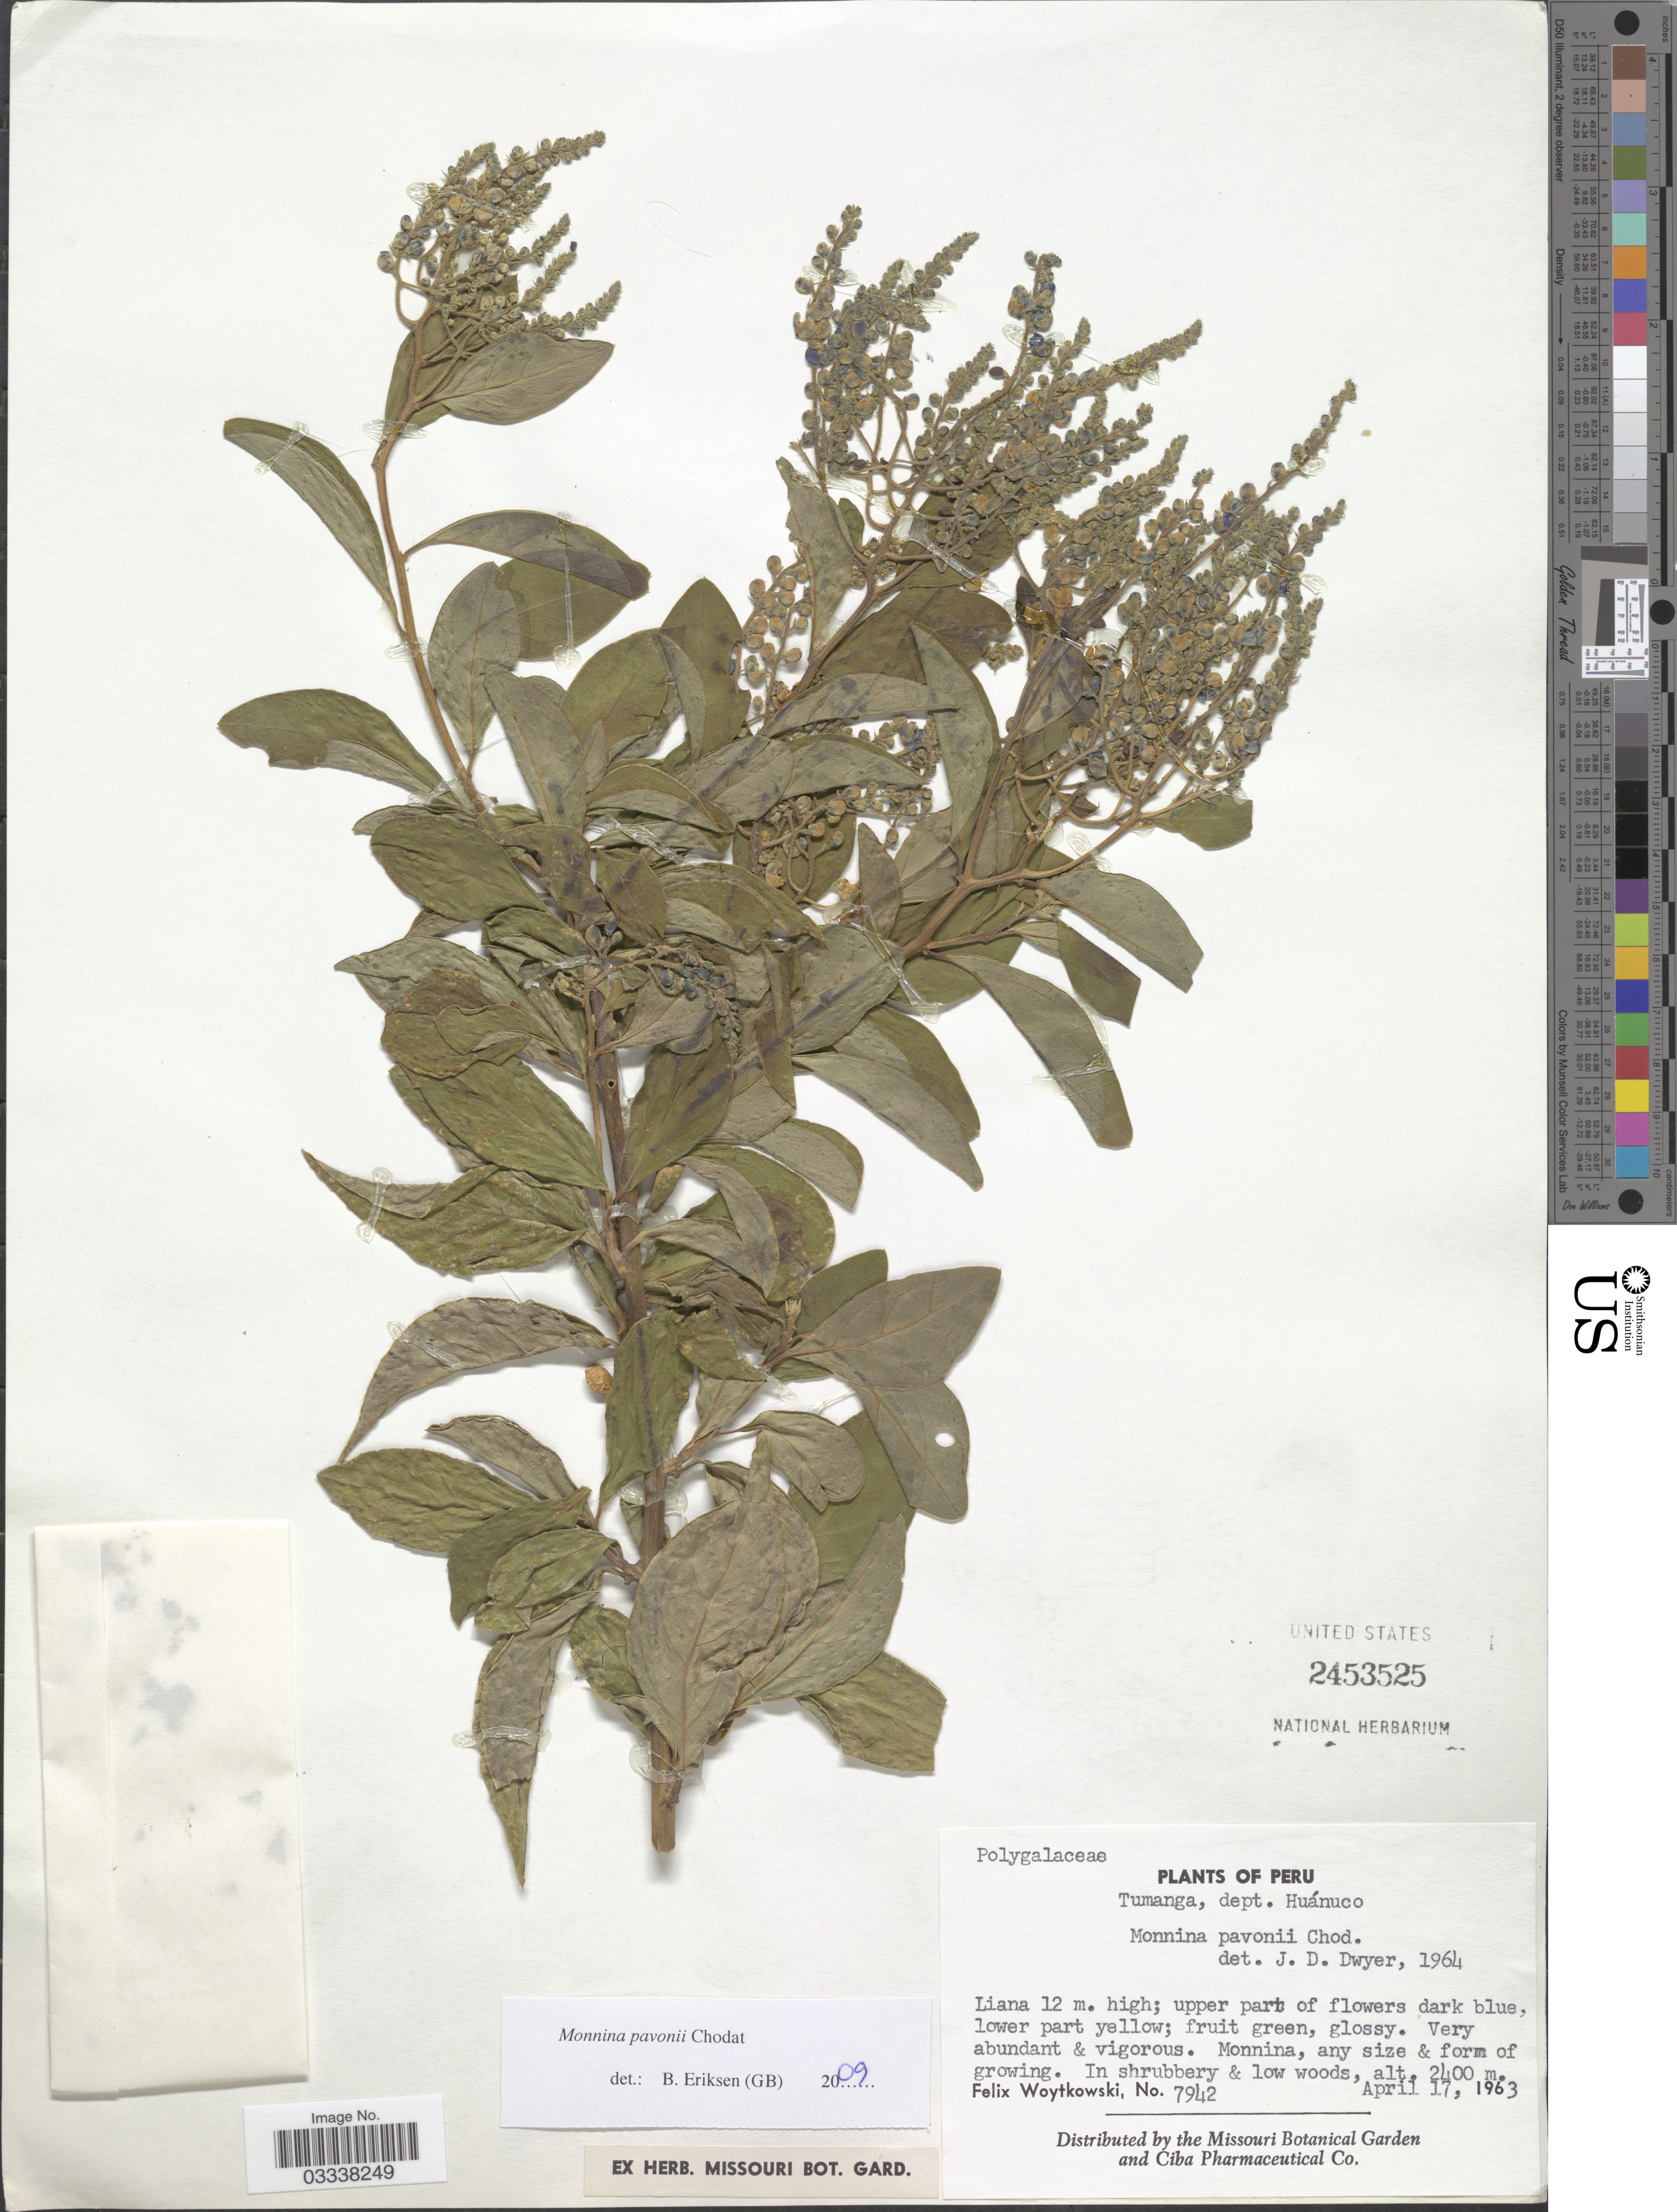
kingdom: Plantae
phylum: Tracheophyta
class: Magnoliopsida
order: Fabales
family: Polygalaceae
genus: Monnina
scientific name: Monnina pavoni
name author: Chodat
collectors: F. Woytkowski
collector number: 7942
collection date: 1963-04-17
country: Peru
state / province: Huánuco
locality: Tumanga, dept. Huánuco.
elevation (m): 2400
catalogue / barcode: US 2453525